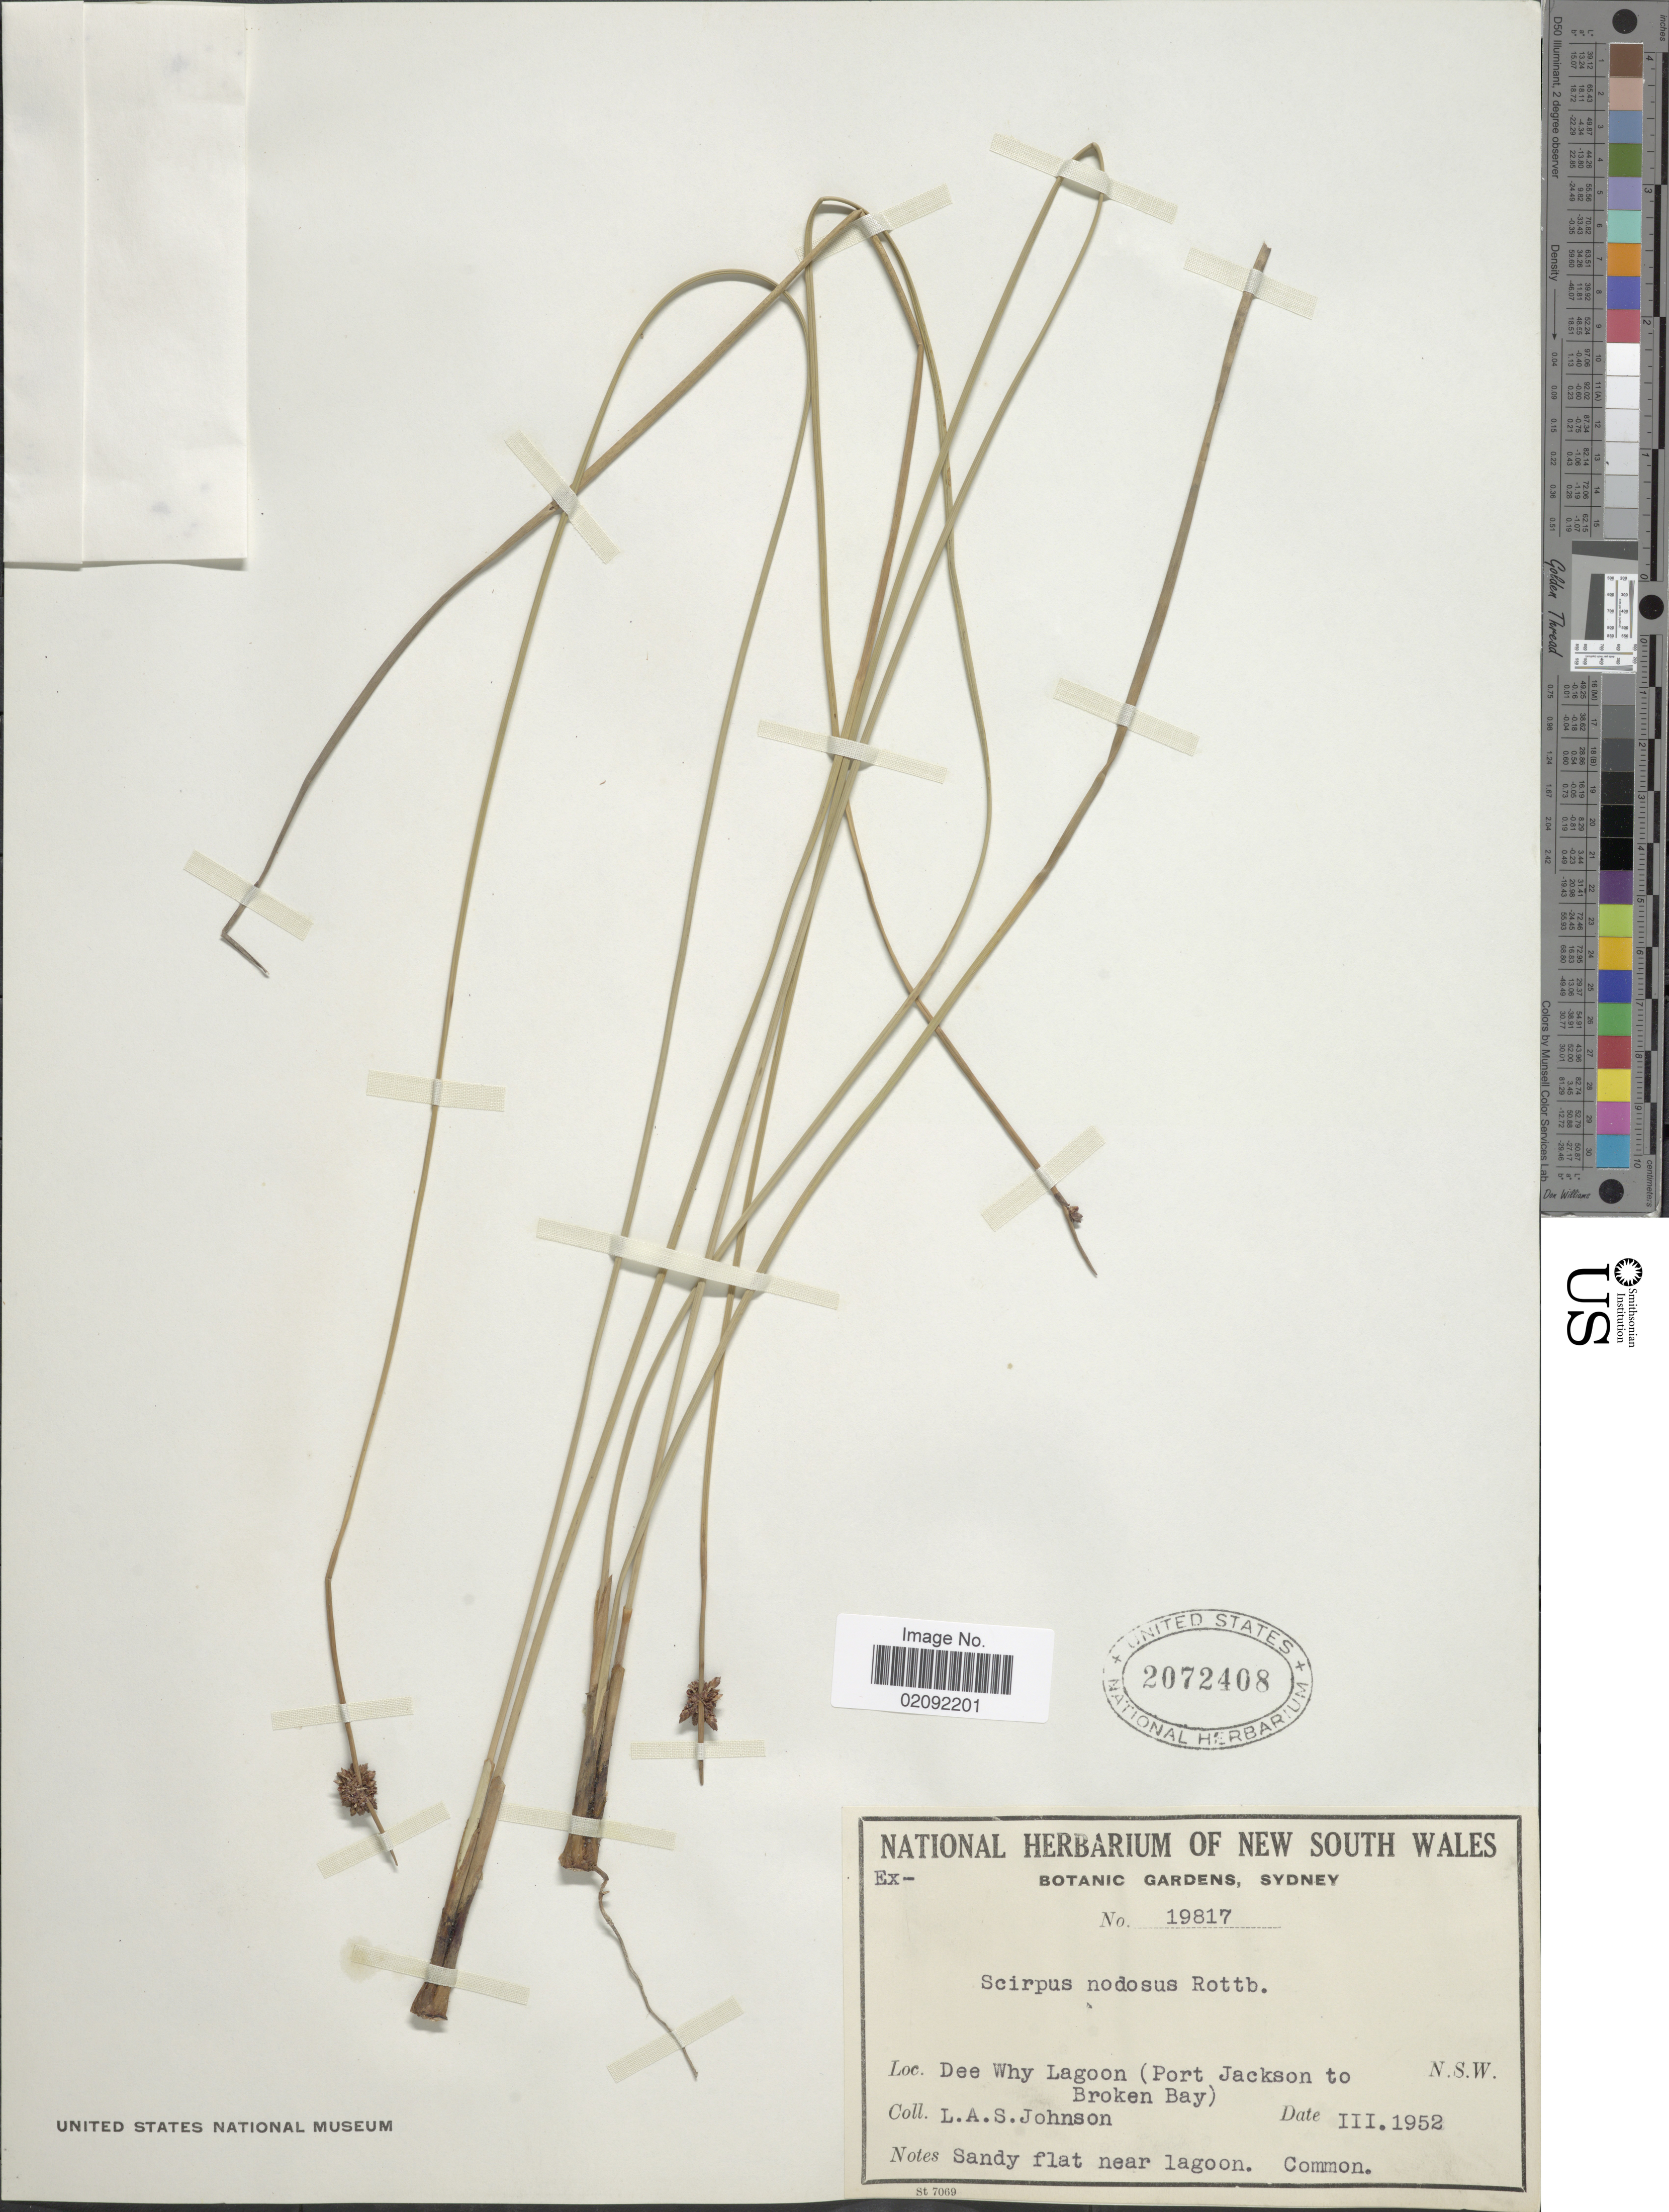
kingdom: Plantae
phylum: Tracheophyta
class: Liliopsida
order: Poales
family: Cyperaceae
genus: Ficinia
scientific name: Ficinia nodosa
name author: (Rottb.) Goetgh. et al.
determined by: Strong, M. T., (US), Smithsonian Institution - National Museum of Natural History (UNITED STATES)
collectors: L. A. S. Johnson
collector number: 19817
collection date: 1952-03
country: Australia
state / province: New South Wales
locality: Dee Why Laggon (Port Jackson to Broken Bay)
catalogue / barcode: US 2072408